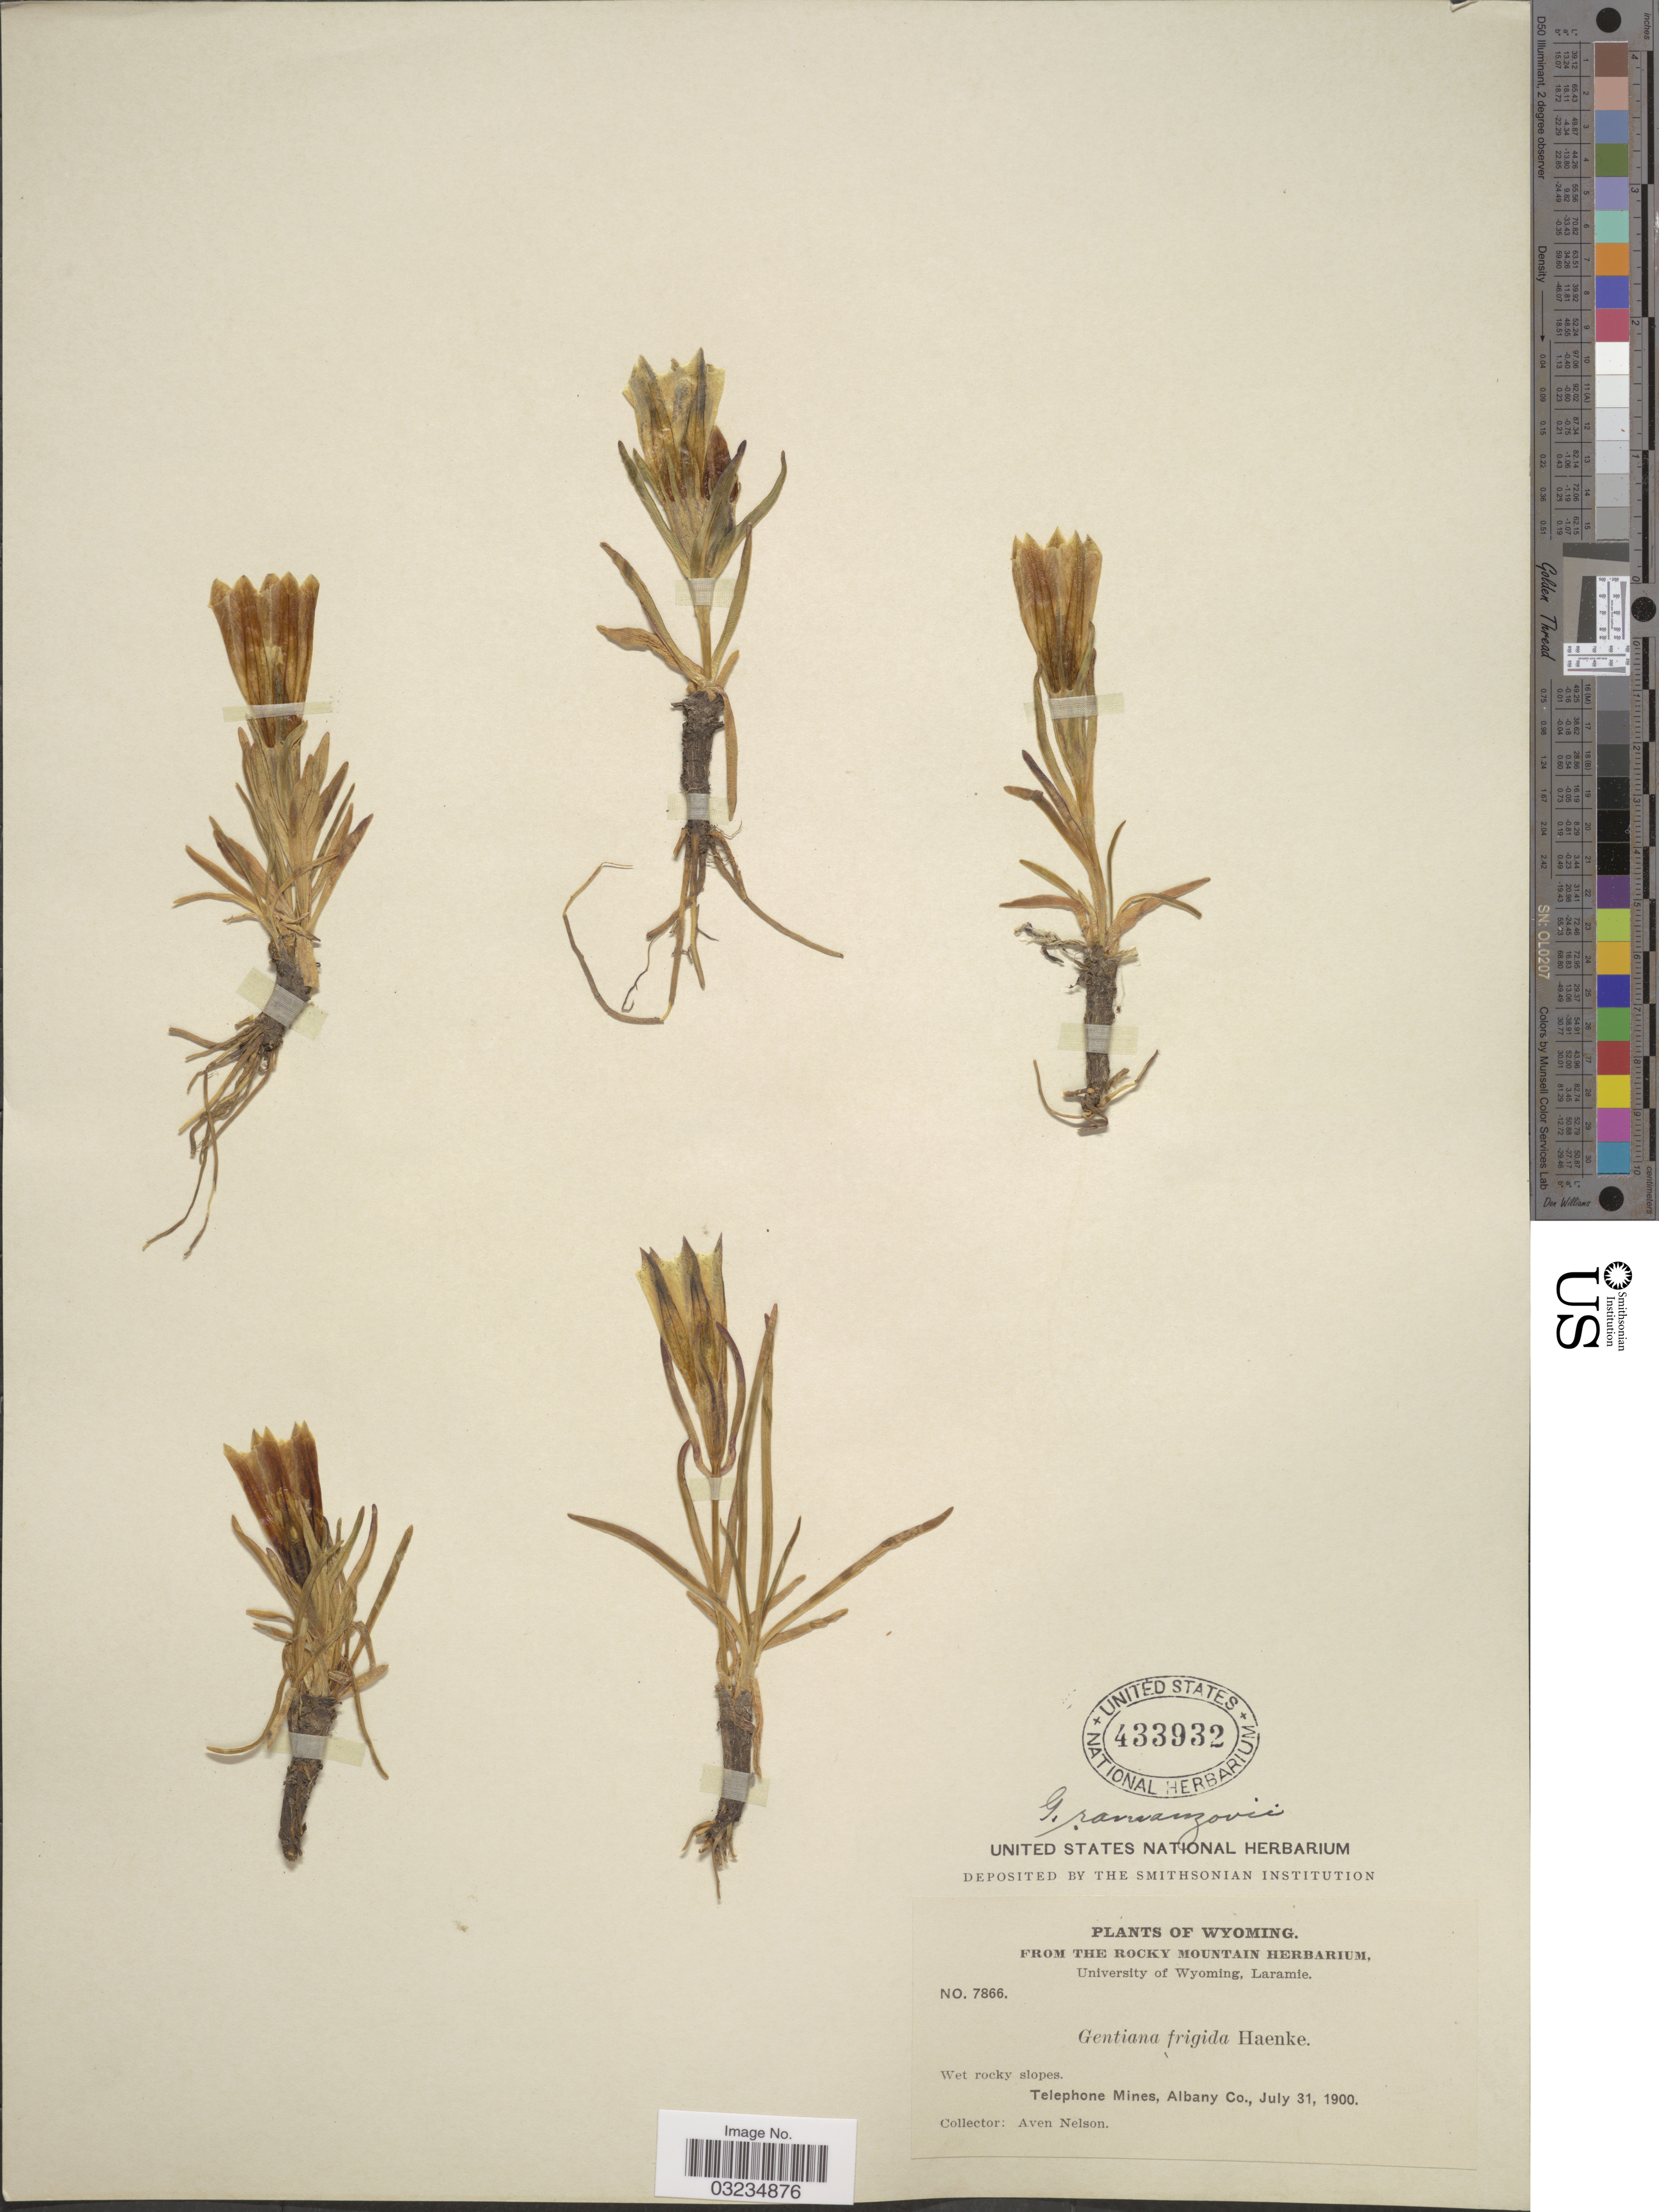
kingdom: Plantae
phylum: Tracheophyta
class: Magnoliopsida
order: Gentianales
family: Gentianaceae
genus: Gentiana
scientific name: Gentiana romanzovii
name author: Ledeb. ex Bunge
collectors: A. Nelson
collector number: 7866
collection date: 1900-07-31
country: United States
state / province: Wyoming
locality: Wet rocky slopes. Telephone Mines, Albany Co.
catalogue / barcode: US 433932